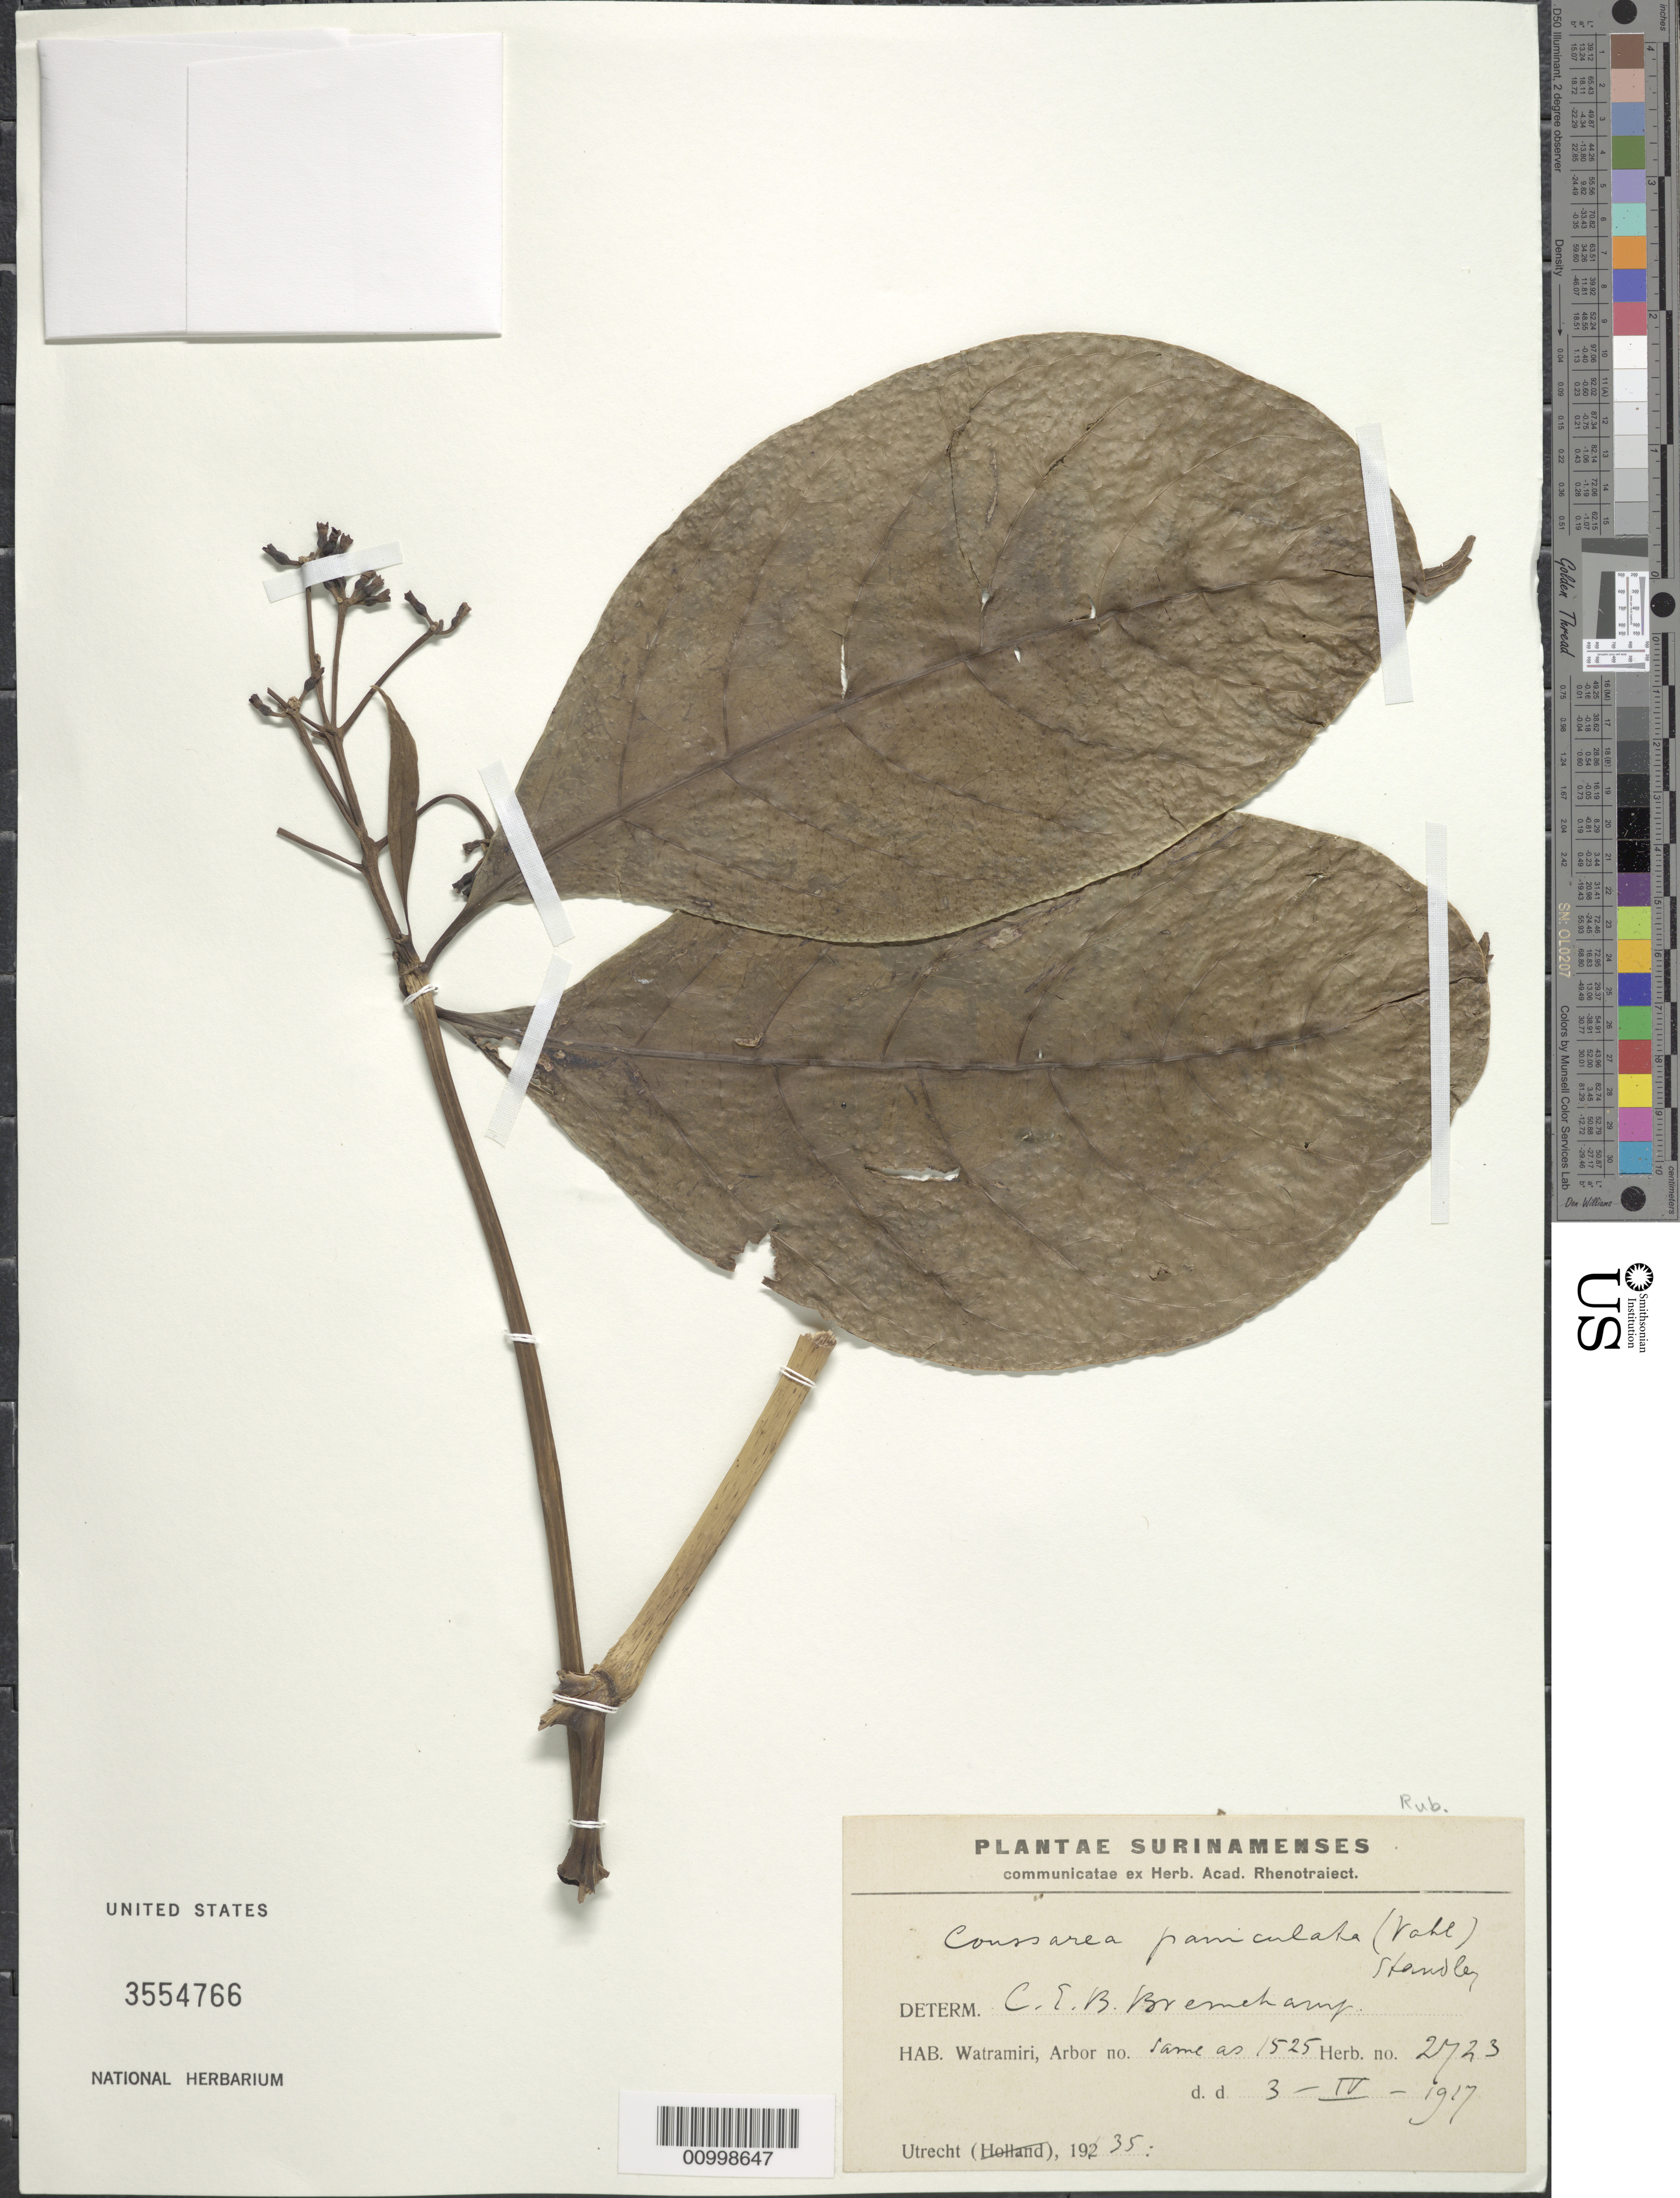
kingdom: Plantae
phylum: Tracheophyta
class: Magnoliopsida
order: Gentianales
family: Rubiaceae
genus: Coussarea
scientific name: Coussarea paniculata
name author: (Vahl) Standl.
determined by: Bremekamp, C. E. B.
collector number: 2723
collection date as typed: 3-Apr-17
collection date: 1917-04-03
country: Suriname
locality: Watramiri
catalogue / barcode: US 3554766